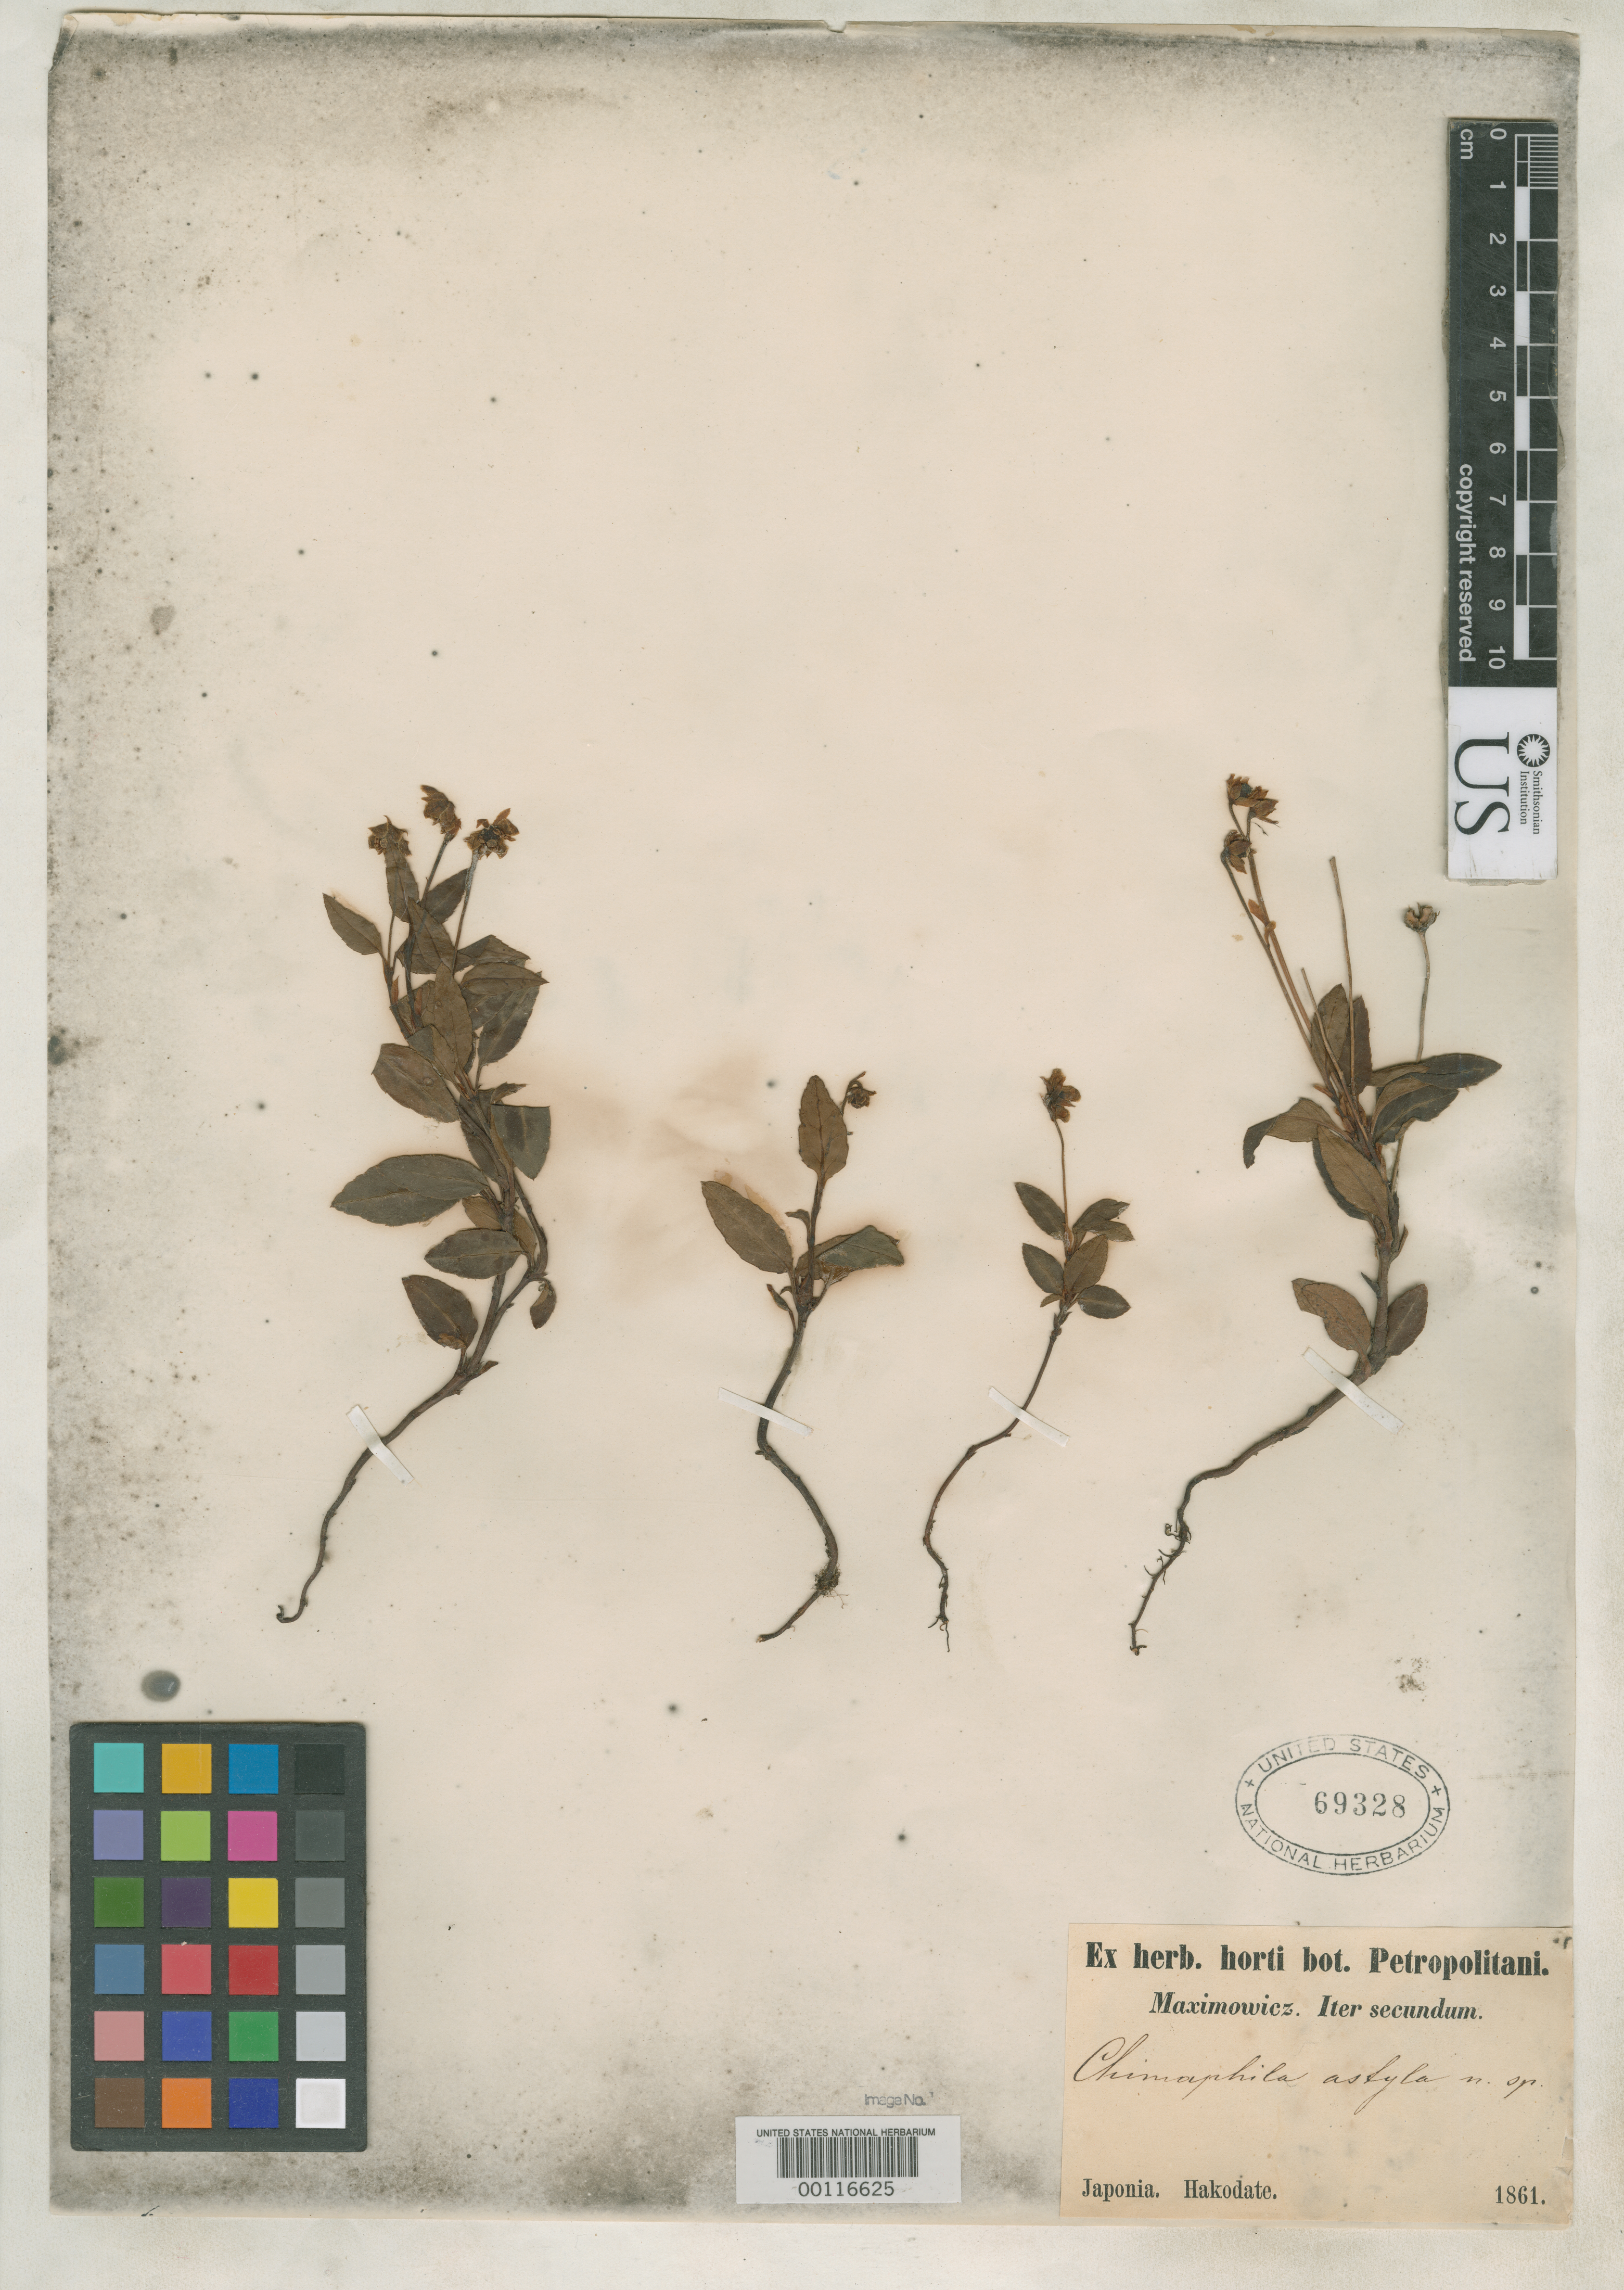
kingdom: Plantae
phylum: Tracheophyta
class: Magnoliopsida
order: Ericales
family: Ericaceae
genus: Chimaphila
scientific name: Chimaphila astyla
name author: Maxim.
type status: Syntype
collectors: C. J. Maximowicz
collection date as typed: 1861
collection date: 1861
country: Japan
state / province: Hokkaido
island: Hokkaido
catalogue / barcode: US 69328